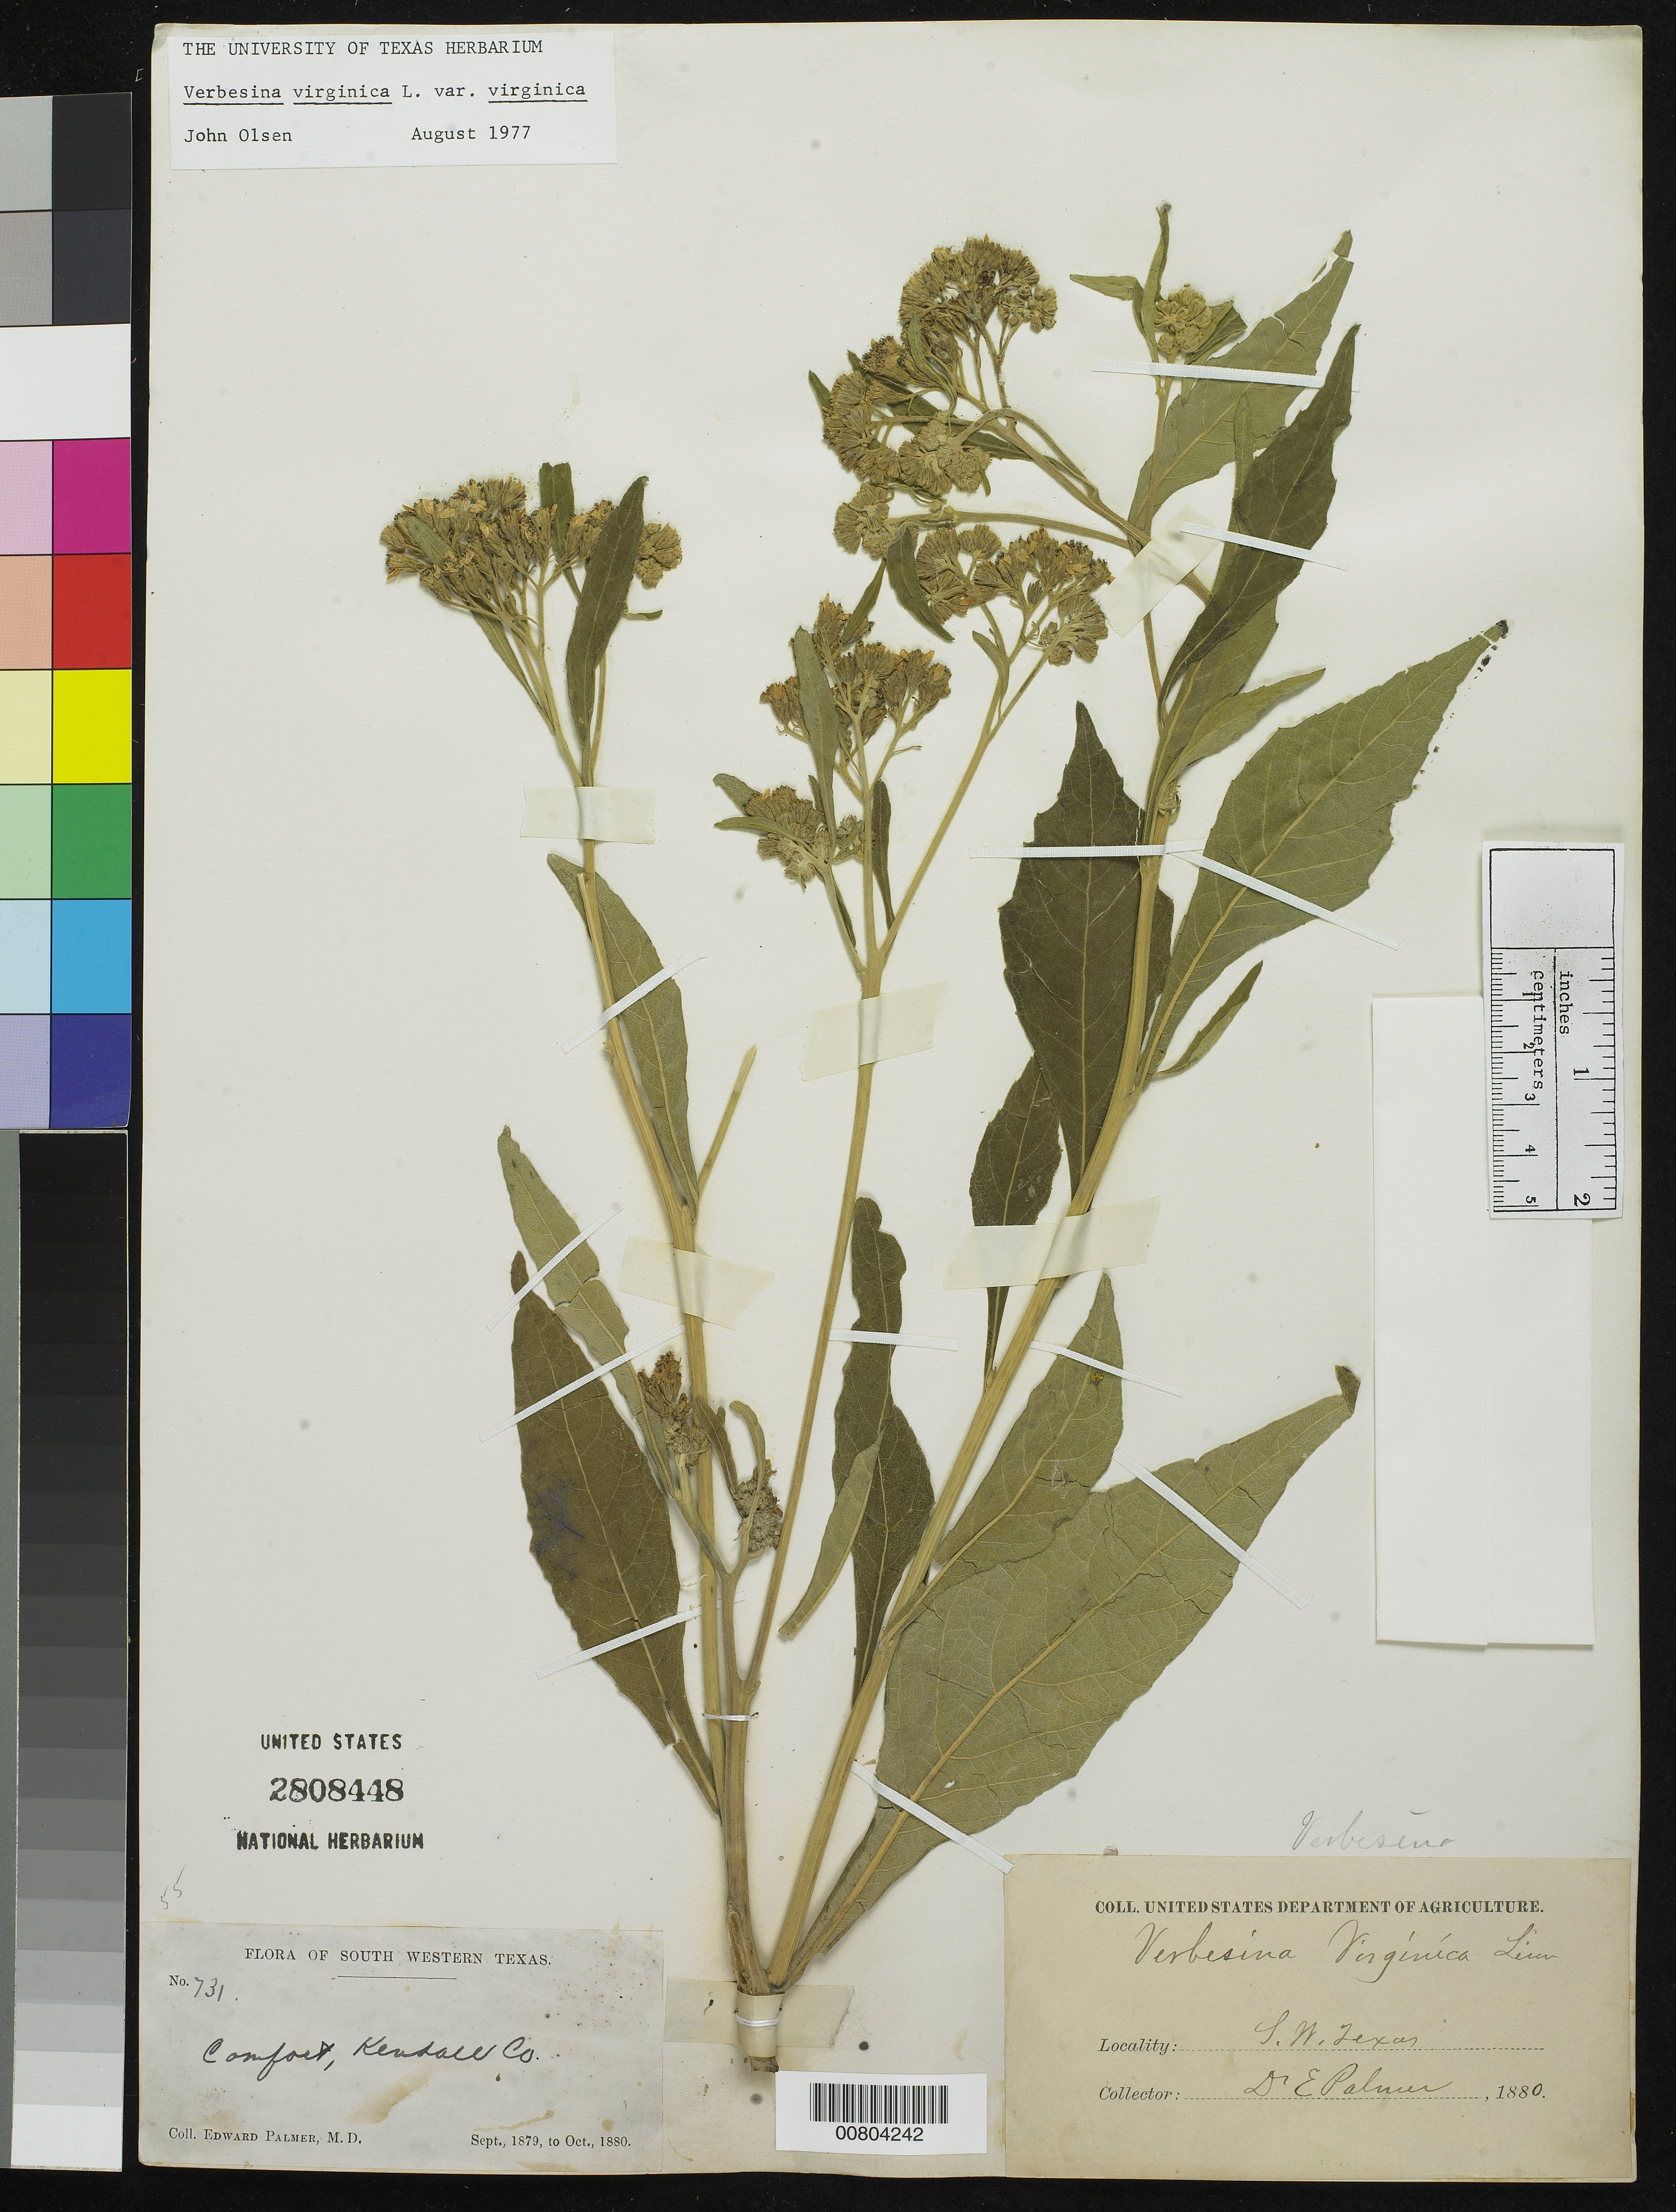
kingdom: Plantae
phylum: Tracheophyta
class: Magnoliopsida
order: Asterales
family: Asteraceae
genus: Verbesina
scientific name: Verbesina virginica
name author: L.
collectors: E. Palmer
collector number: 731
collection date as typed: Jan 1880 to -- Oct 1880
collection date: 1880-01/1880-10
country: United States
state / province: Texas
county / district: Kendall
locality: Comfort, Kendall County, South Western Texas.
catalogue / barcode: US 2808448